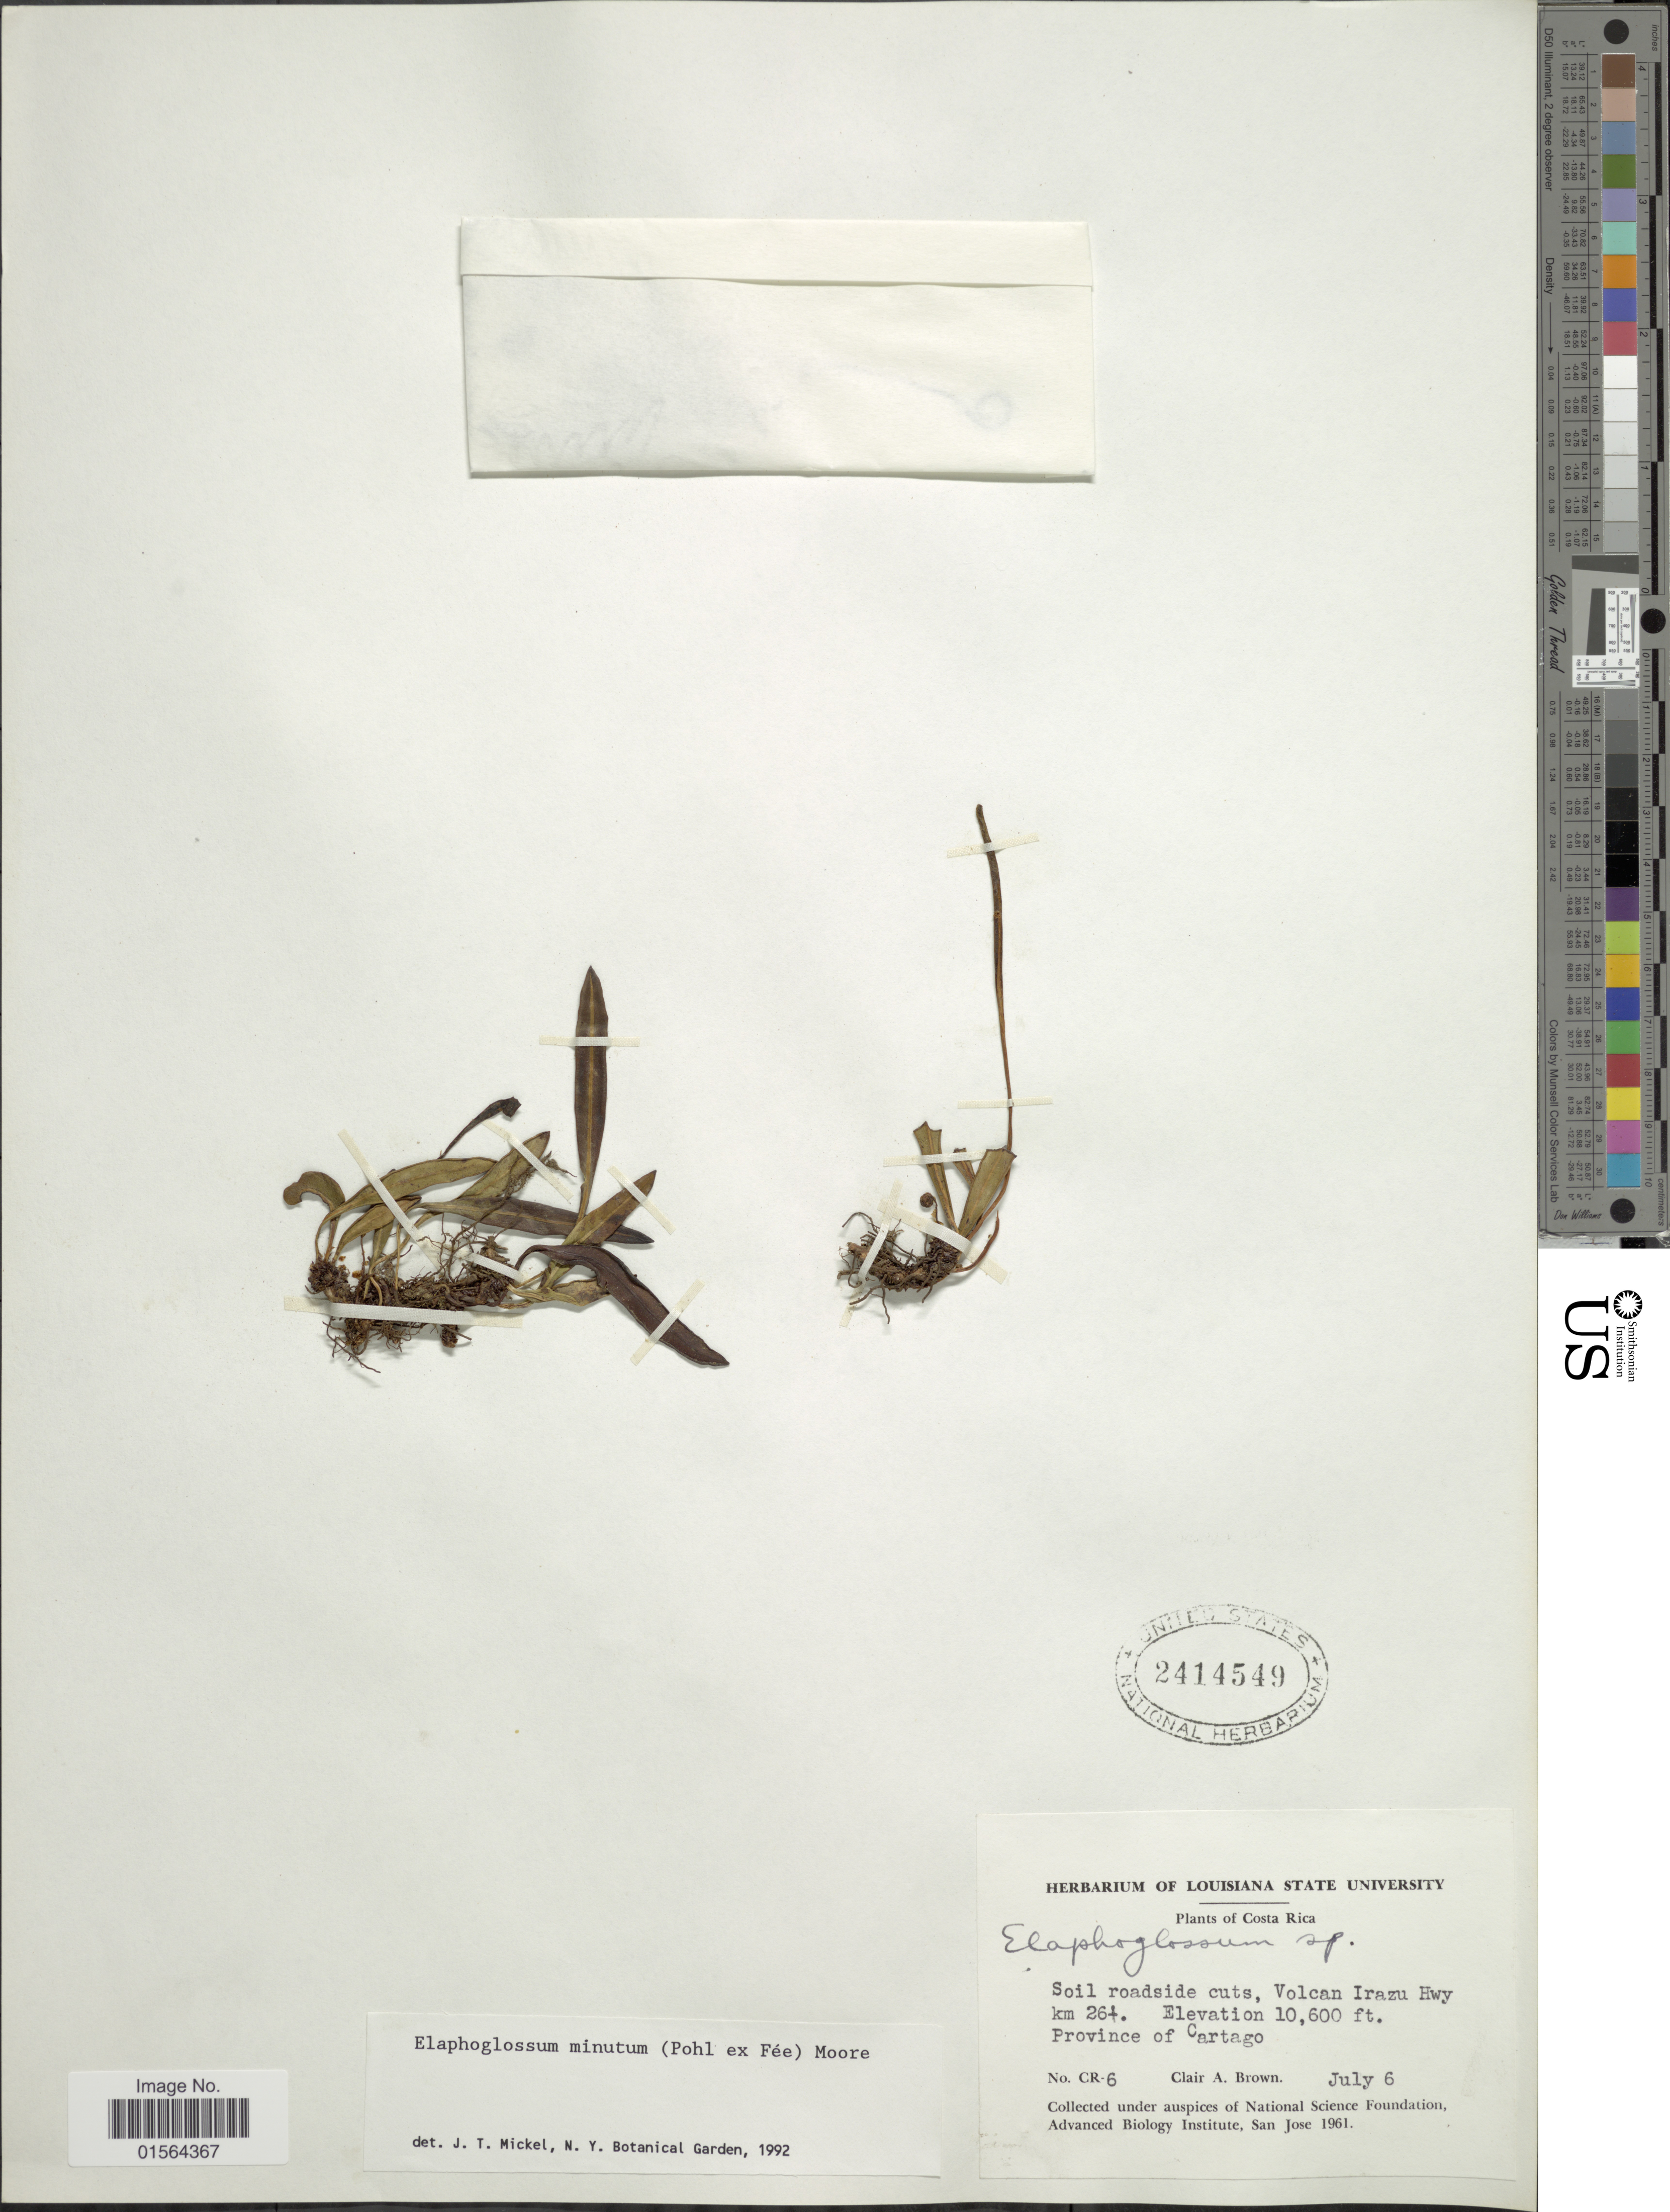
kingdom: Plantae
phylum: Tracheophyta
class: Polypodiopsida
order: Polypodiales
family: Dryopteridaceae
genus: Elaphoglossum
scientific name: Elaphoglossum minutum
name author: (Pohl ex Fée) T. Moore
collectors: C. A. Brown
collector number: CR-6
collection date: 1961-07-06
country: Costa Rica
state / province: Cartago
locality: Volcan Irazu Hwy km 264, Province of Cartago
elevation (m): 3231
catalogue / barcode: US 2414549